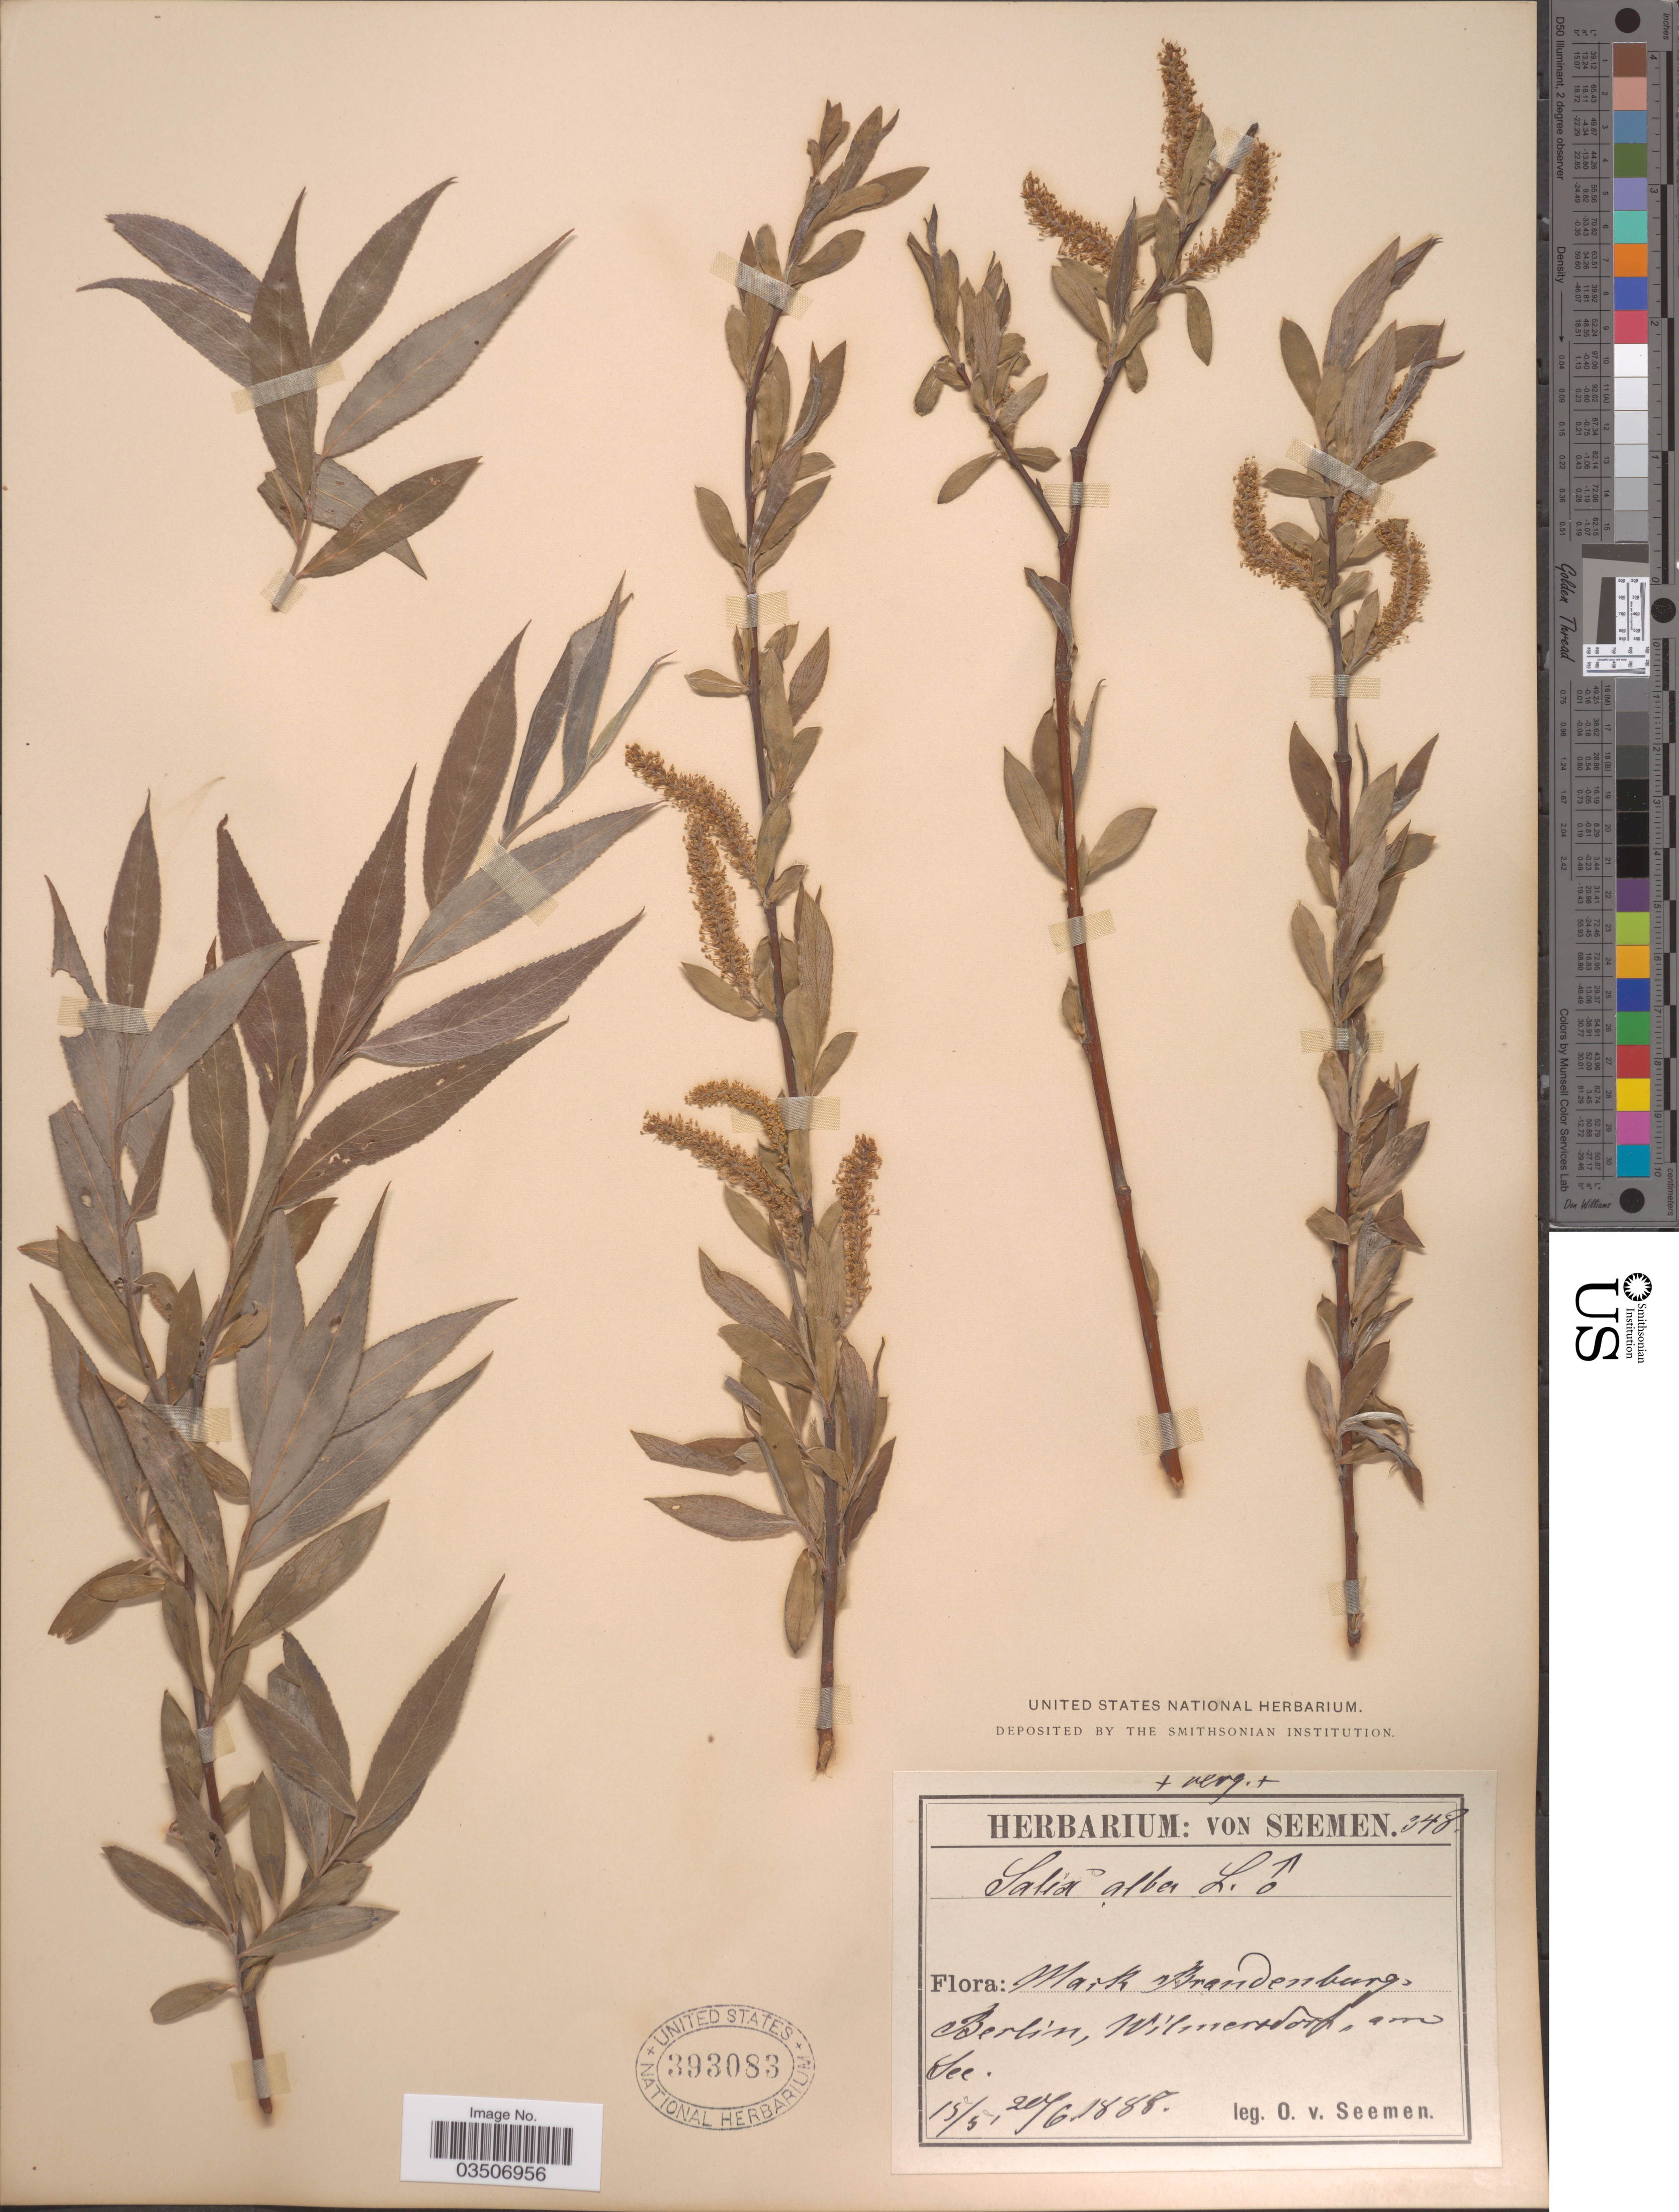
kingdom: Plantae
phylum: Tracheophyta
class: Magnoliopsida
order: Malpighiales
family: Salicaceae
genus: Salix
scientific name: Salix alba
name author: L.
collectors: K. O. von Seemen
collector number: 348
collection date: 1888-05-15/1888-06-20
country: Germany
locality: Mark Brandenburg, Berlin, Wilmersdorf, am See.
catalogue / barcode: US 393083